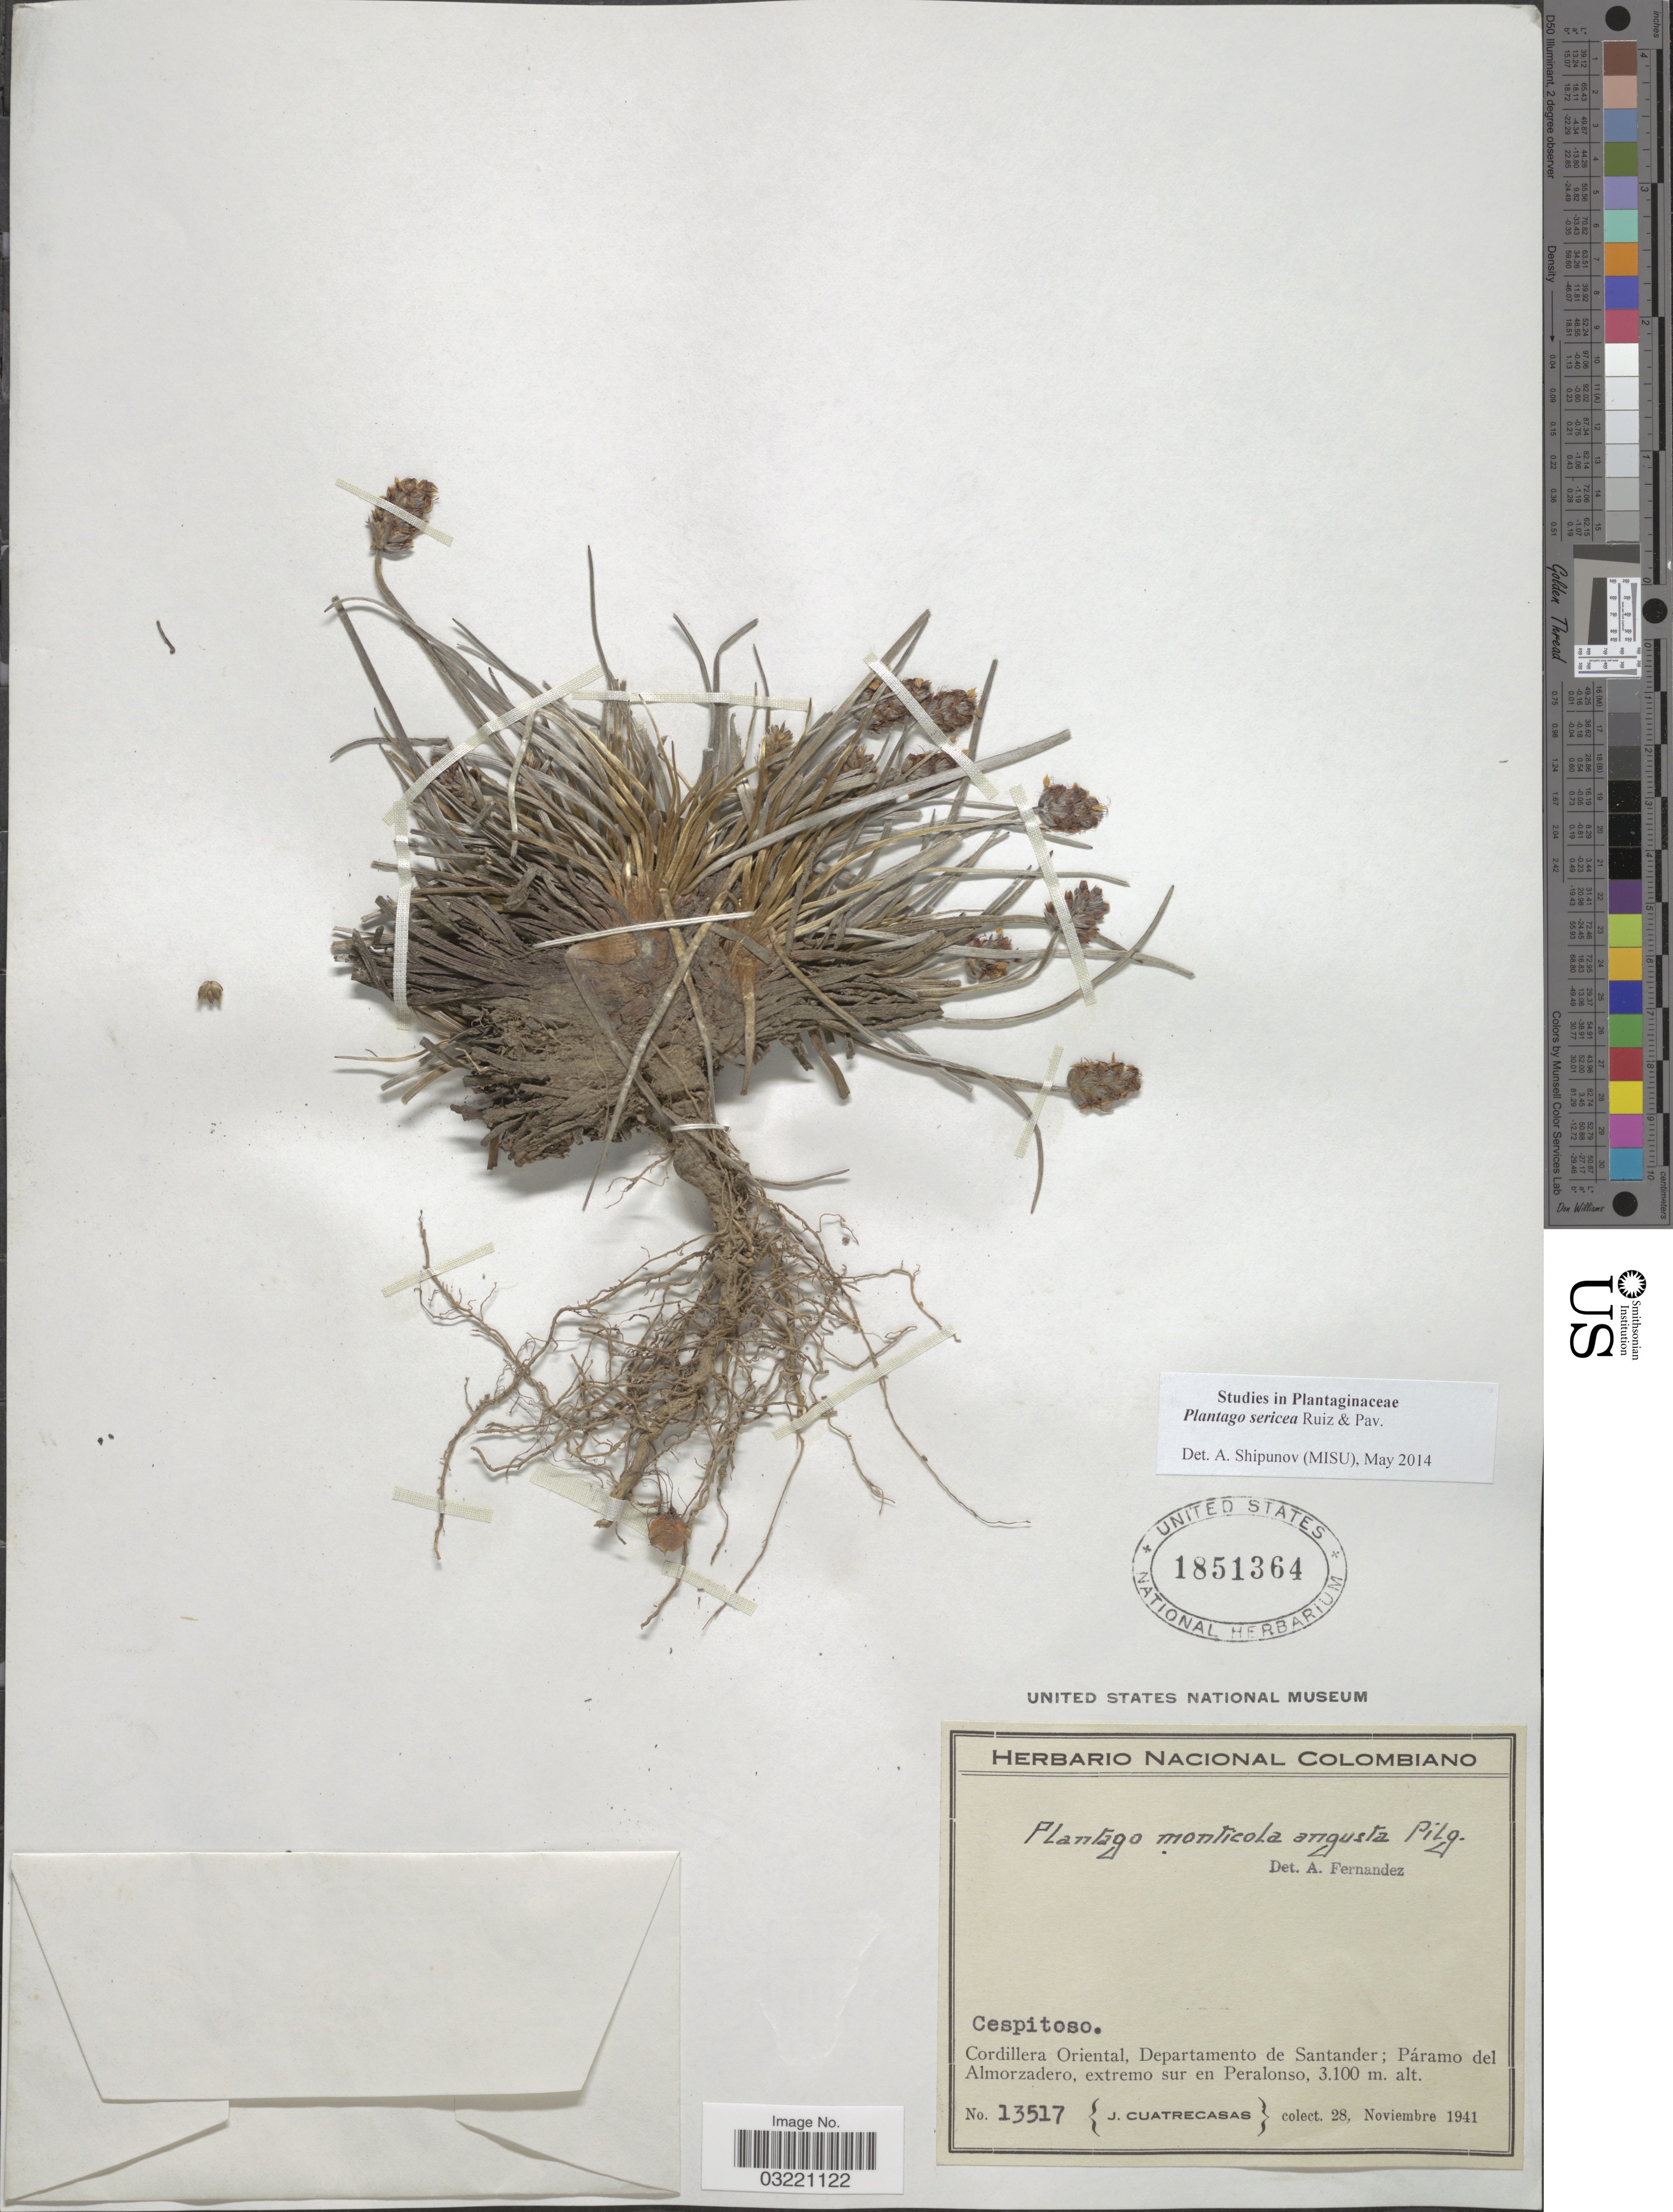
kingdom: Plantae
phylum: Tracheophyta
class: Magnoliopsida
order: Lamiales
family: Plantaginaceae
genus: Plantago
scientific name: Plantago sericea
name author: Ruiz & Pav.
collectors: J. Cuatrecasas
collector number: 13517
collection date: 1941-11-28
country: Colombia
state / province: Santander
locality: Cordillera Oriental, Departamento de Santander; Páramo del Almorzadero, extremo sur en Peralonso.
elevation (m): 3100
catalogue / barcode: US 1851364